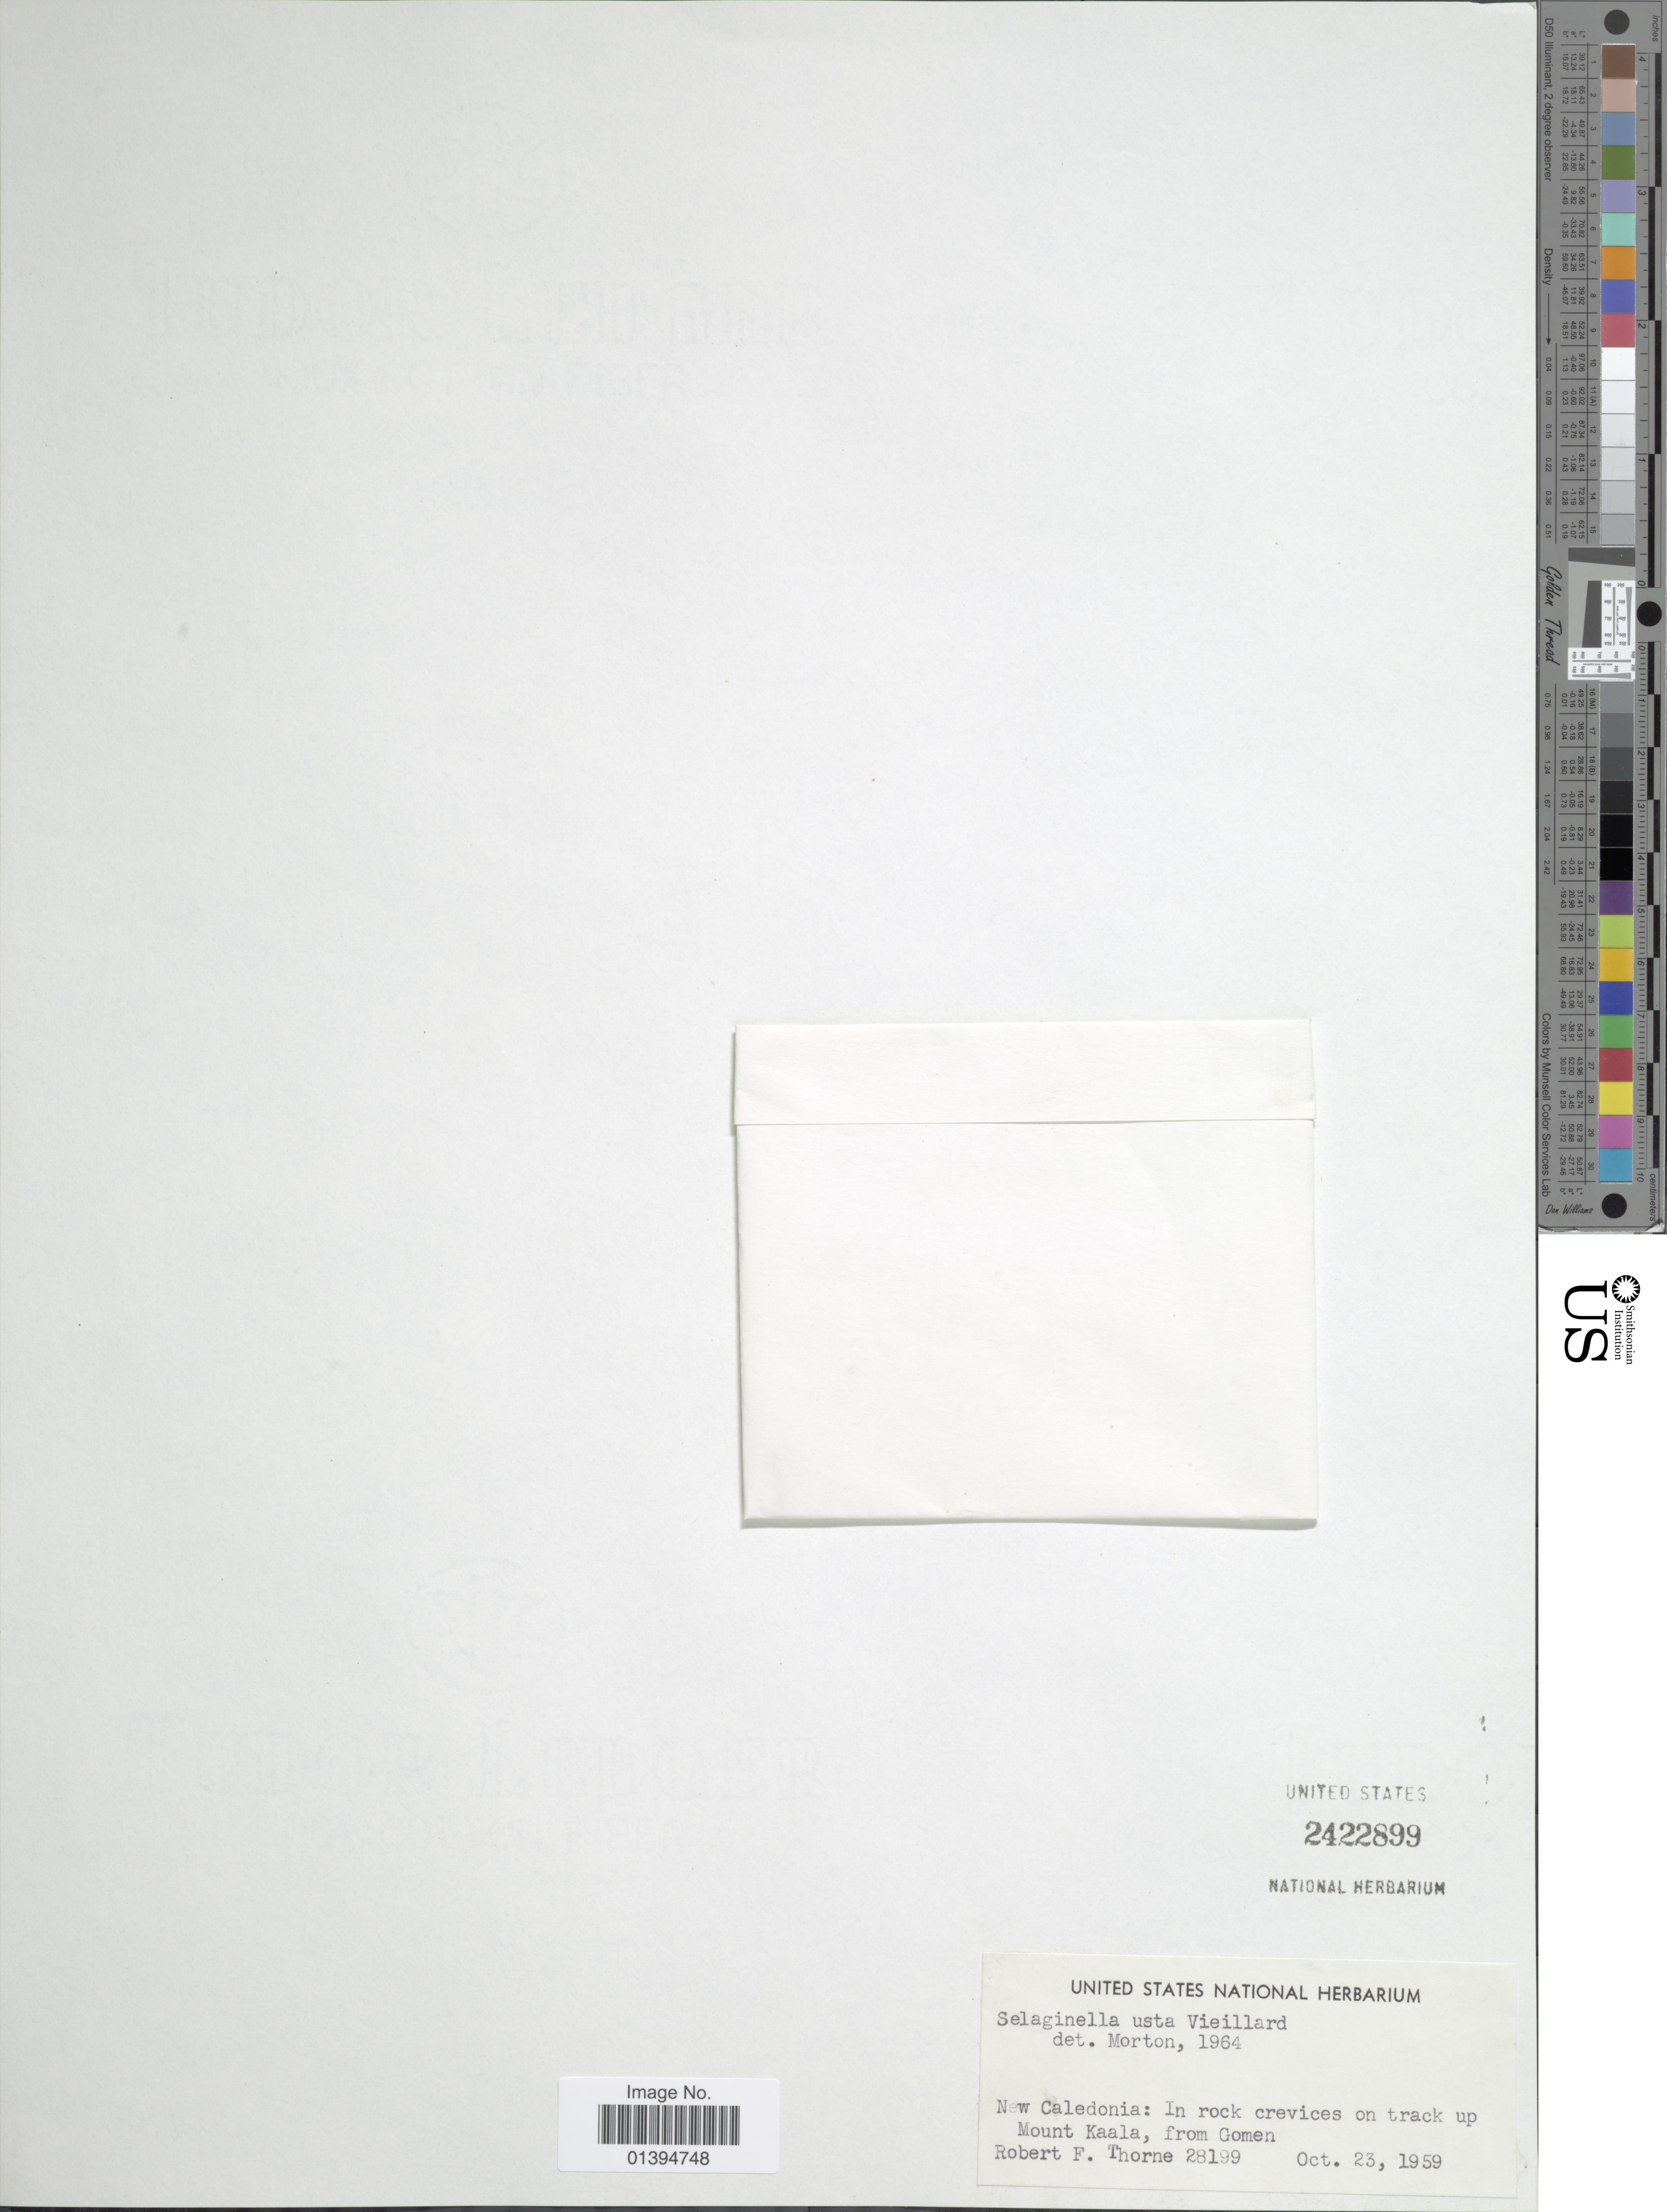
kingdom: Plantae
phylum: Tracheophyta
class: Lycopodiopsida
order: Selaginellales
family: Selaginellaceae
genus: Selaginella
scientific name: Selaginella neocaledonica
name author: Baker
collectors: R. F. Thorne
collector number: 28199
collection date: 1959-10-23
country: New Caledonia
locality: In rock crevices on track up Mount Kaala, from Gomen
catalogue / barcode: US 2422899